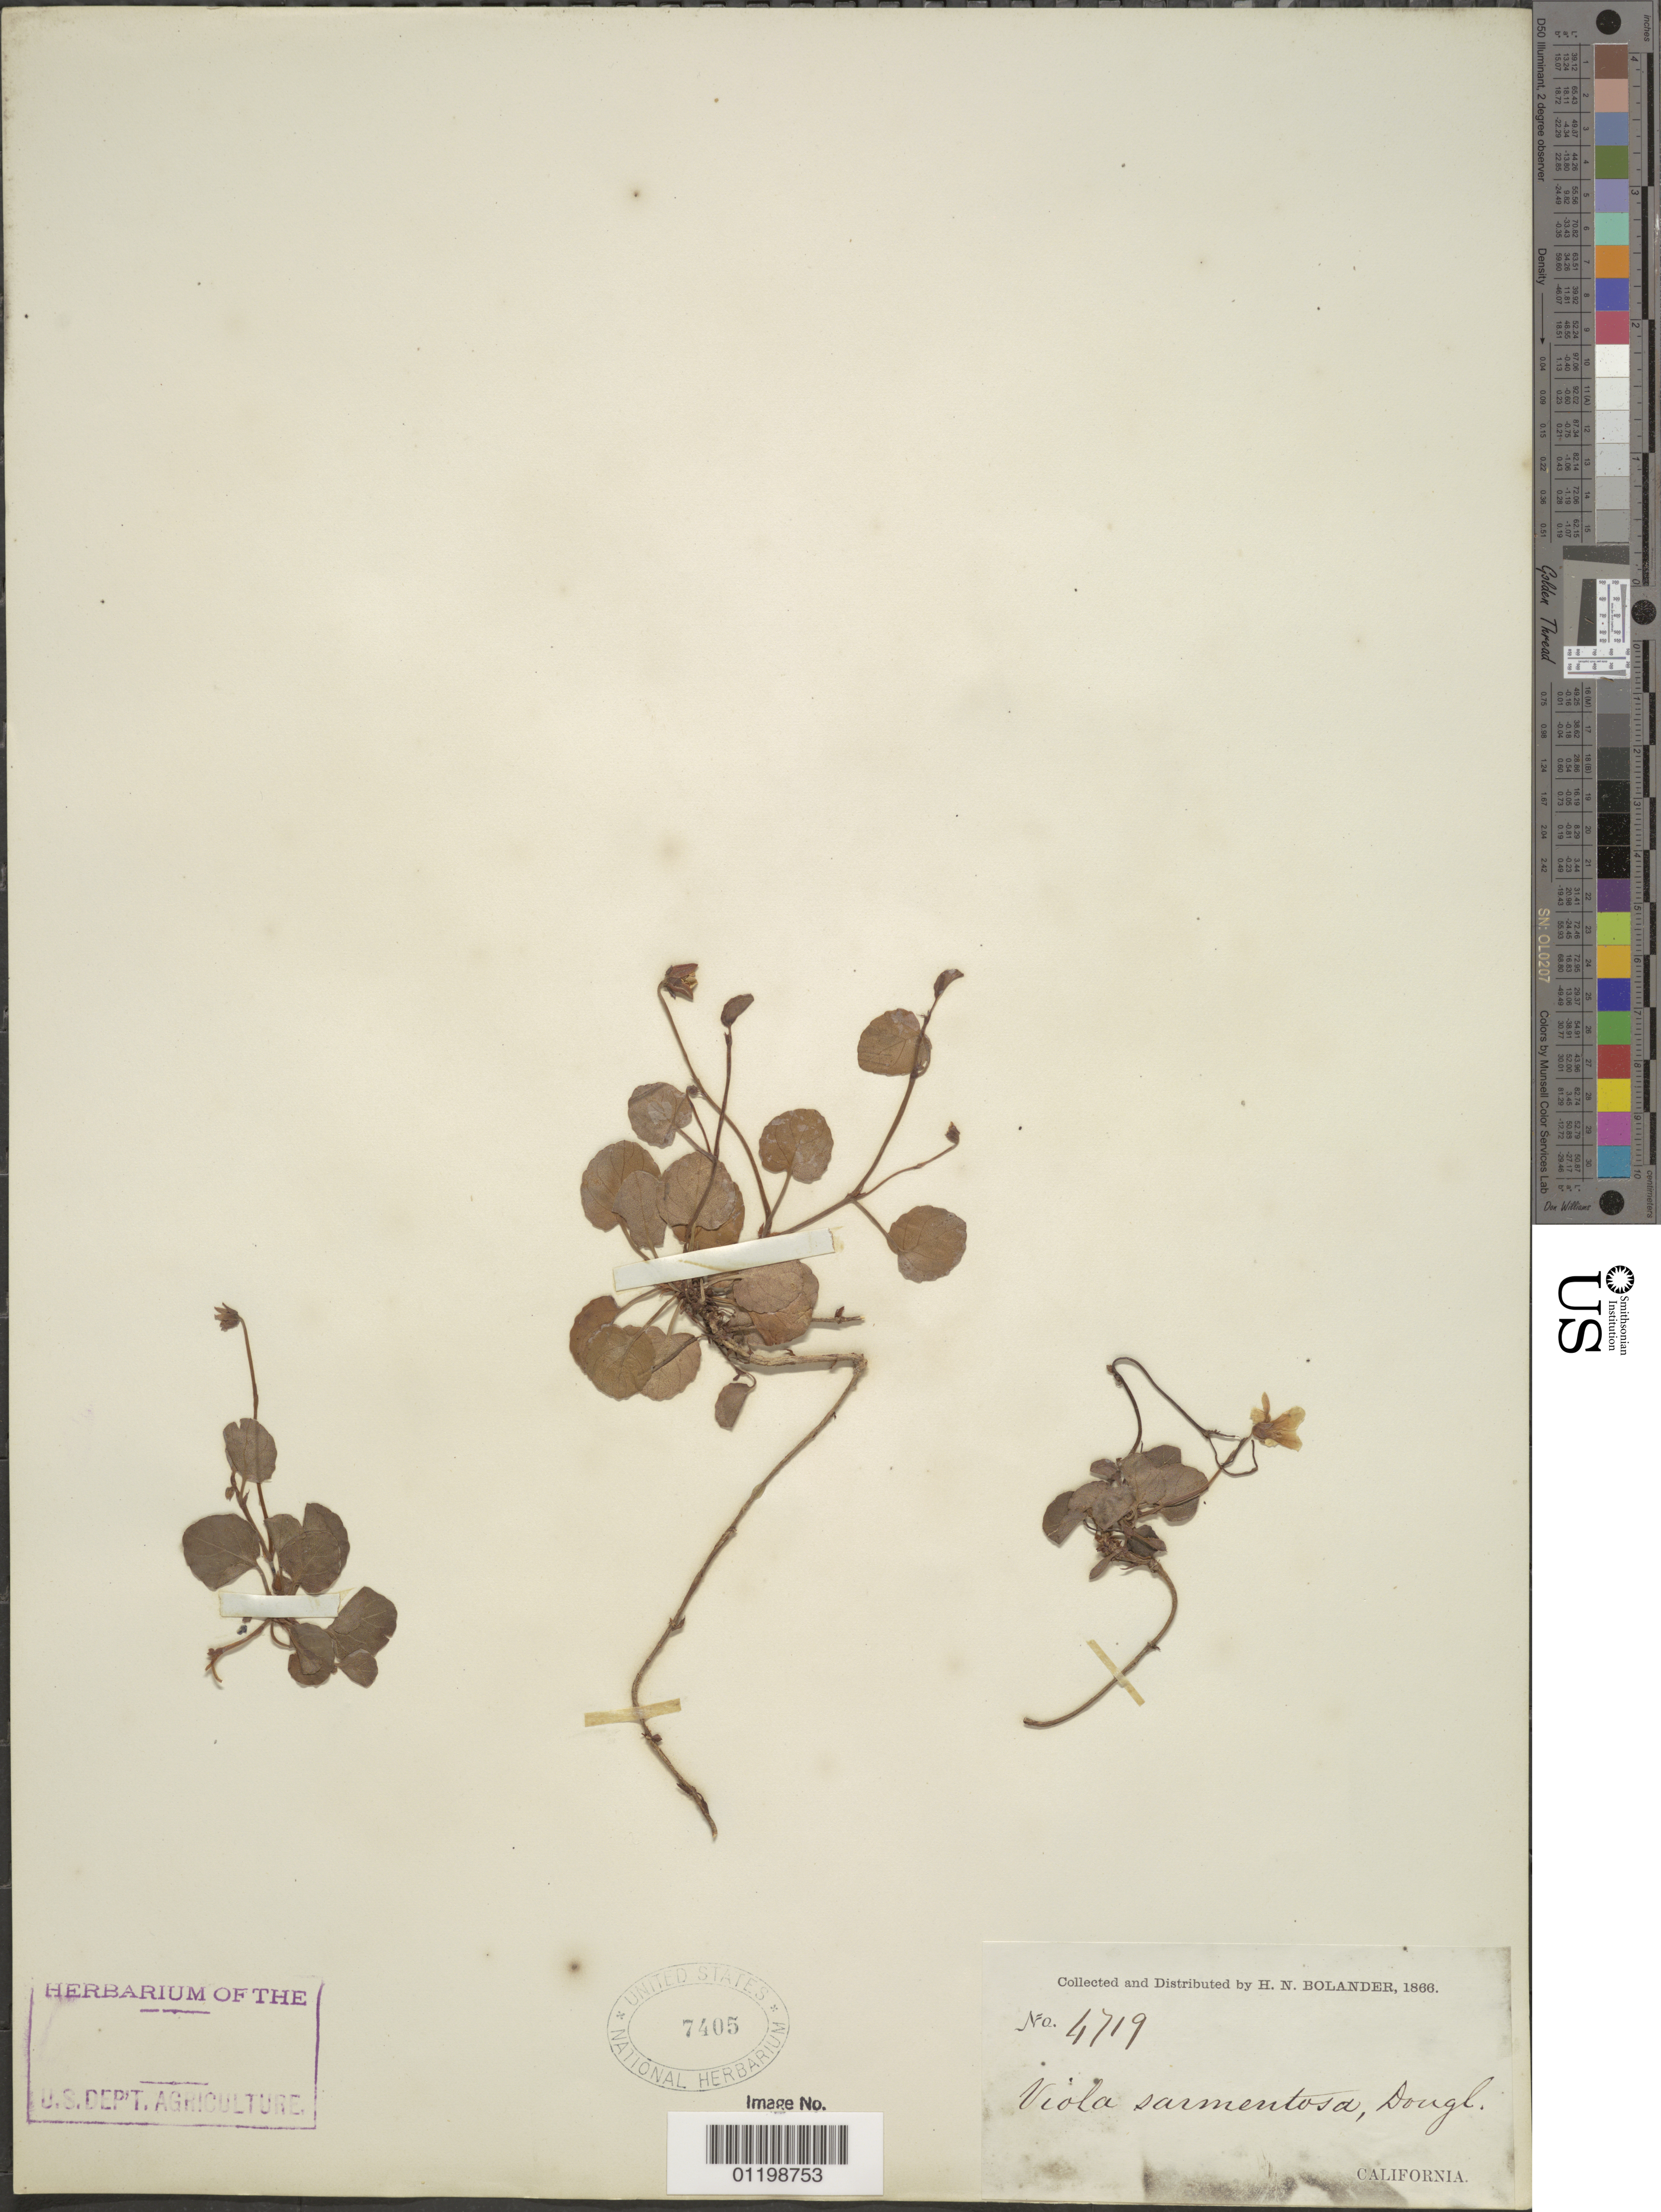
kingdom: Plantae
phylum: Tracheophyta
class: Magnoliopsida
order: Malpighiales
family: Violaceae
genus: Viola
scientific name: Viola sempervirens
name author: Greene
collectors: H. Bolander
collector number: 4719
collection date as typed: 1866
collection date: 1866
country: United States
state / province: California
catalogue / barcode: US 7405